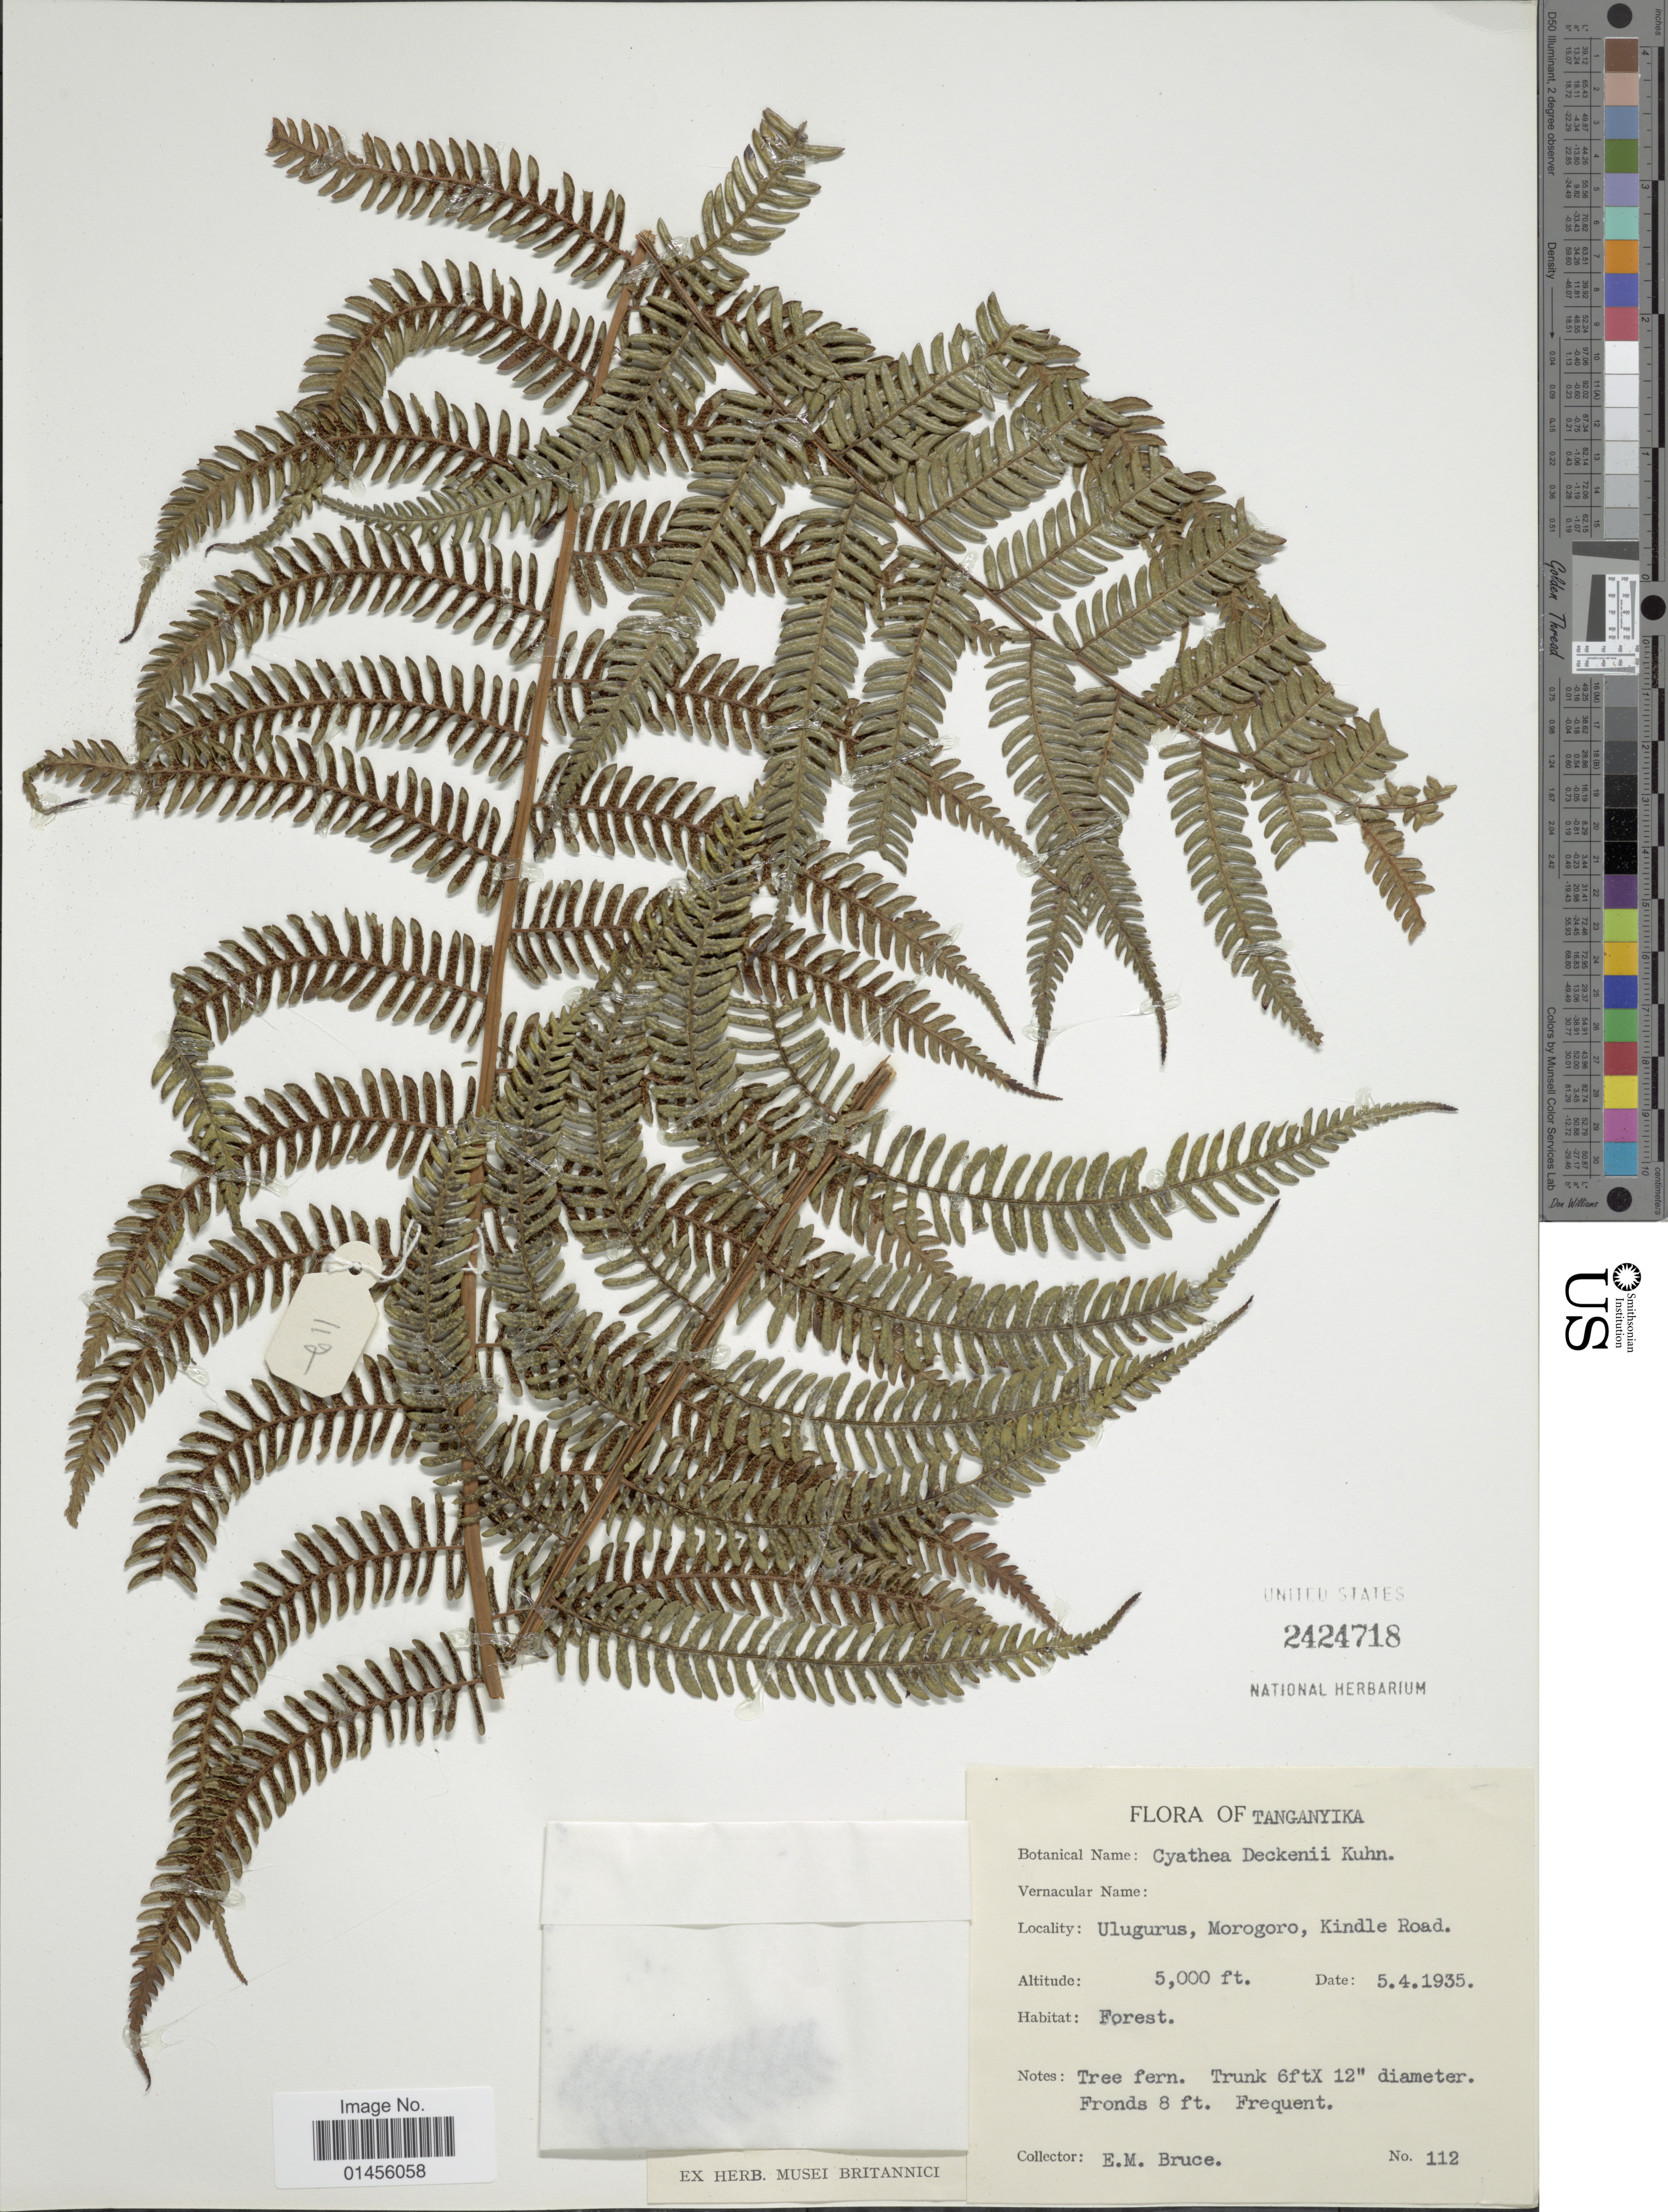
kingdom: Plantae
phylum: Tracheophyta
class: Polypodiopsida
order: Cyatheales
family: Cyatheaceae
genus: Alsophila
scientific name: Alsophila deckenii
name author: (Kuhn) R.M. Tryon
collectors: E. Bruce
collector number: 112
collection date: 1935-04-05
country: Tanzania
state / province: Morogoro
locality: Tanganyika. Ulugurus, Morogoro, Kindle Road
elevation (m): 1524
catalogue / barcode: US 2424718